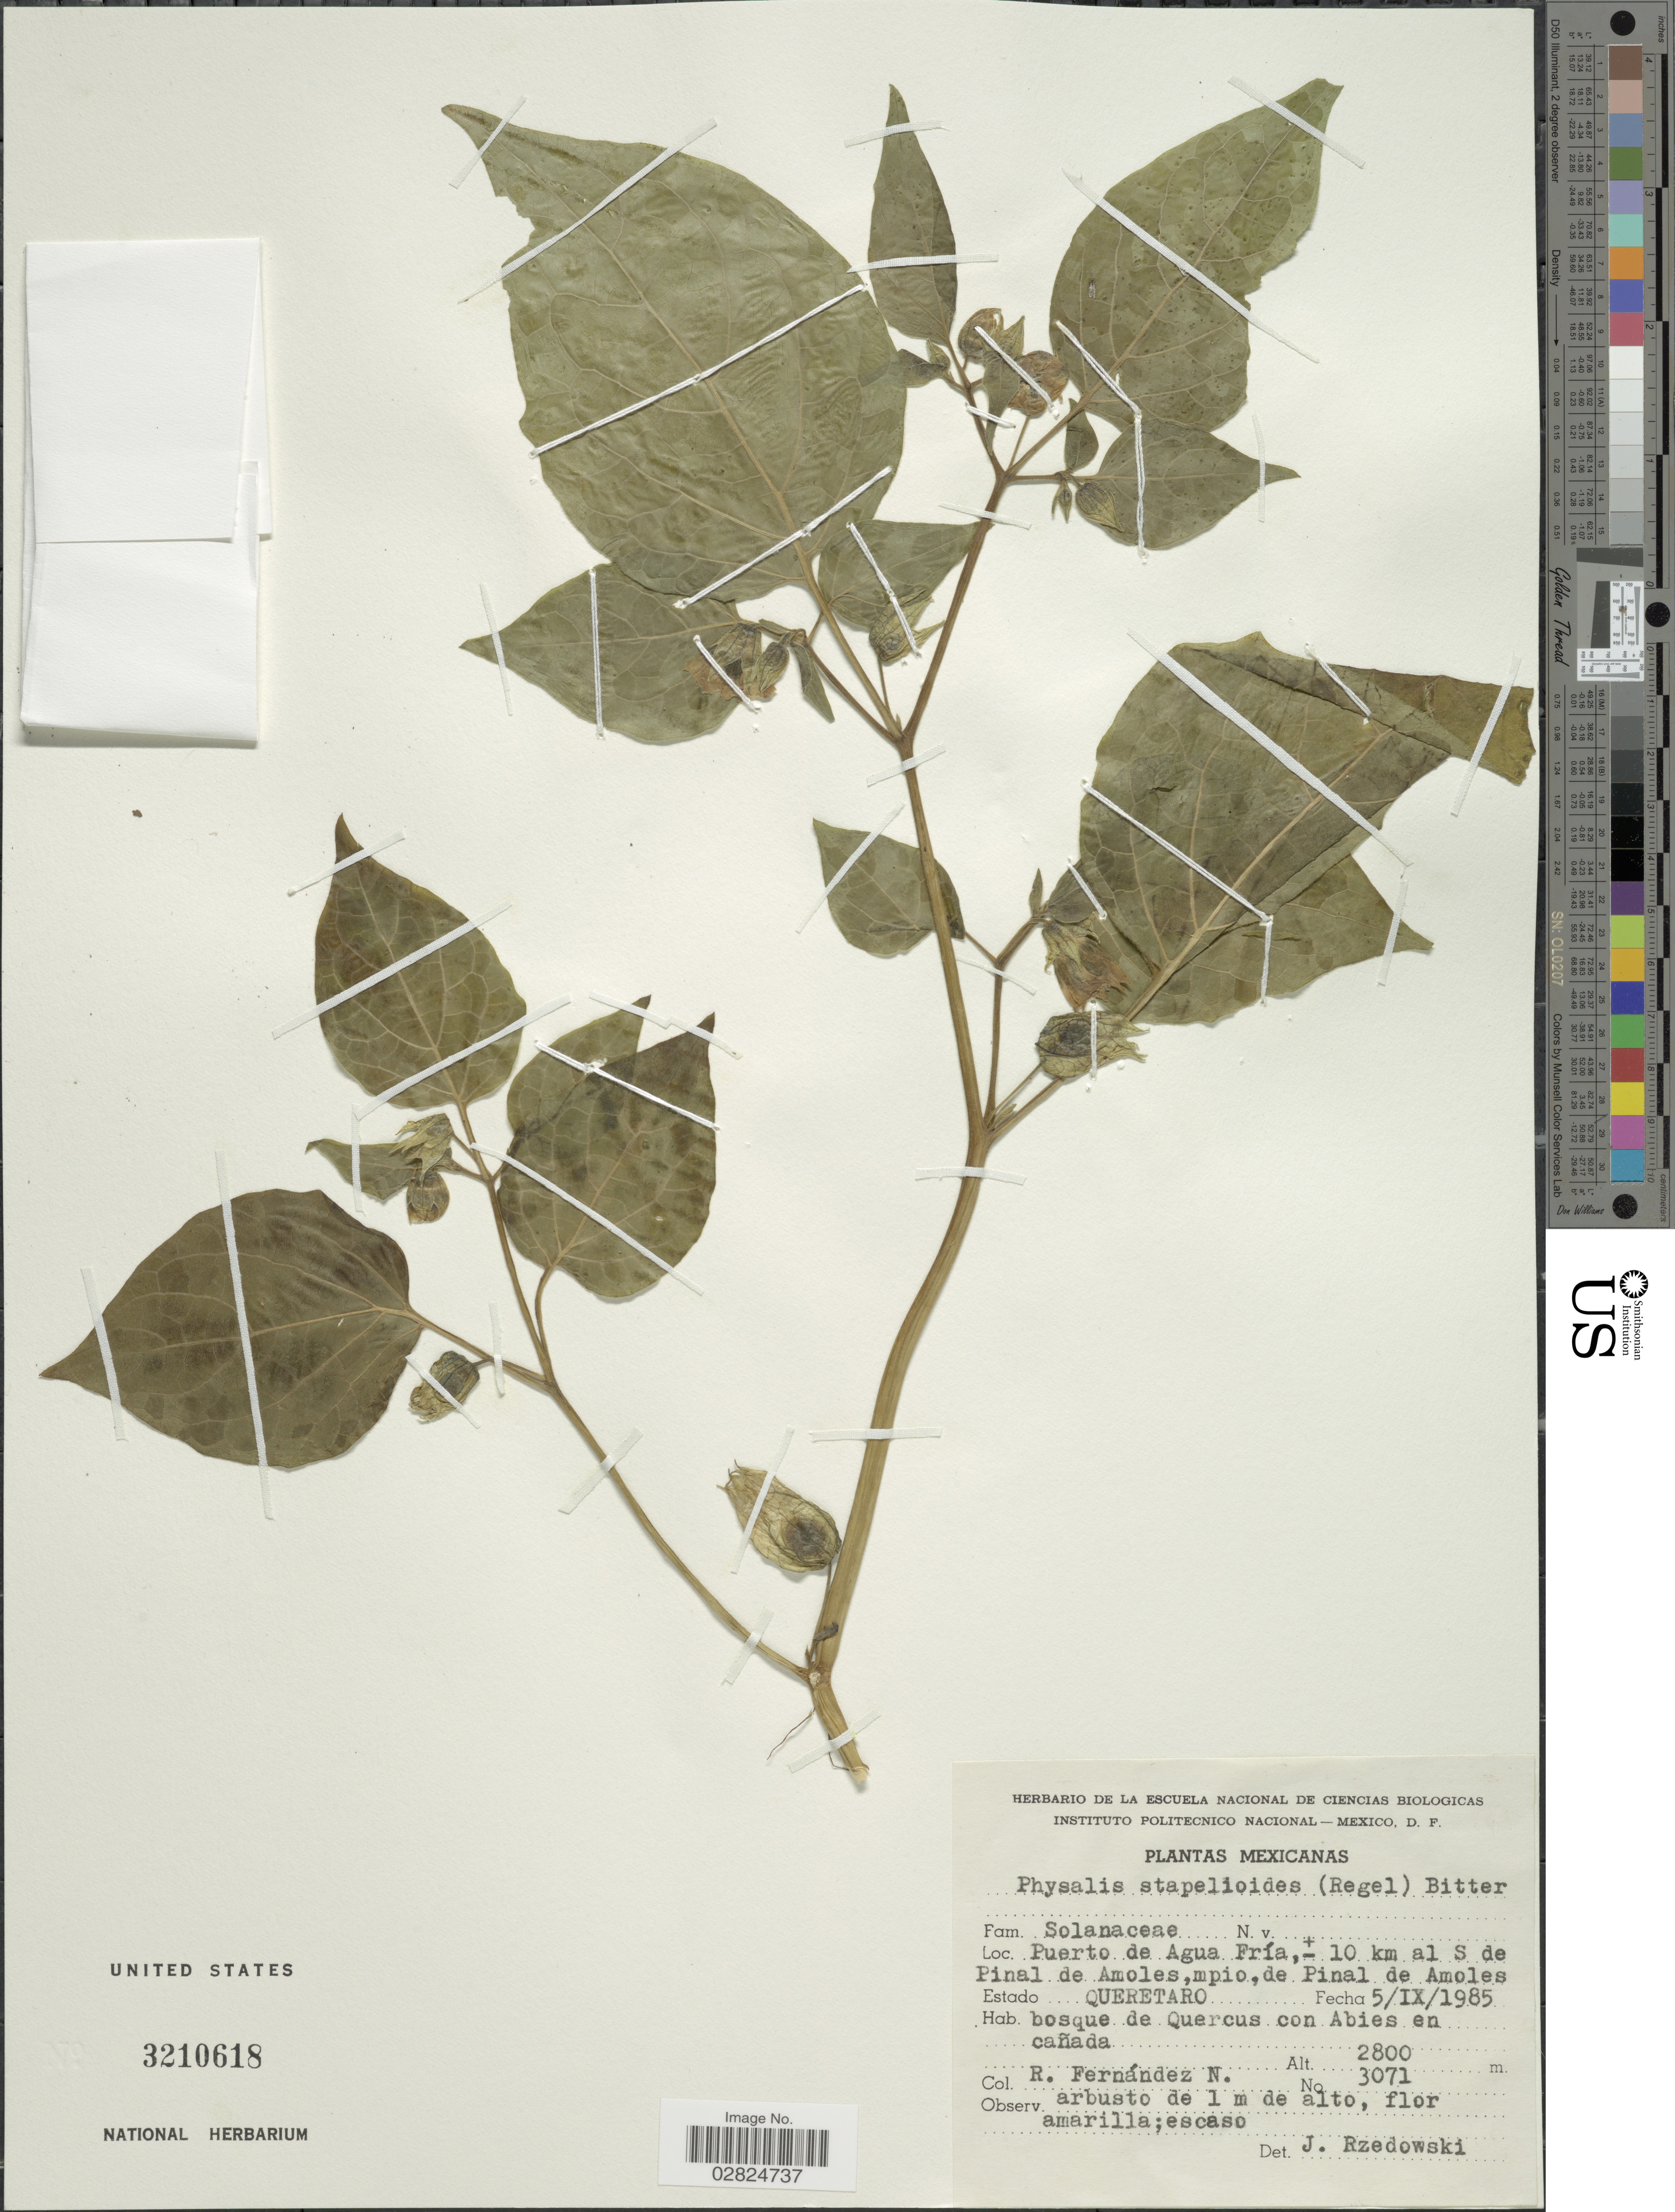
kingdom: Plantae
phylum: Tracheophyta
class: Magnoliopsida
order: Solanales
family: Solanaceae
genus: Physalis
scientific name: Physalis coztomatl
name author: Dunal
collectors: R. Fernández Nava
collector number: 3071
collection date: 1985-09-05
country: Mexico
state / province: Querétaro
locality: Puerto de Agua Fría, ± 10 km al S de Pinal de Amoles, mpio, de Pinal de Amoles.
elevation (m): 2800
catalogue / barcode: US 3210618